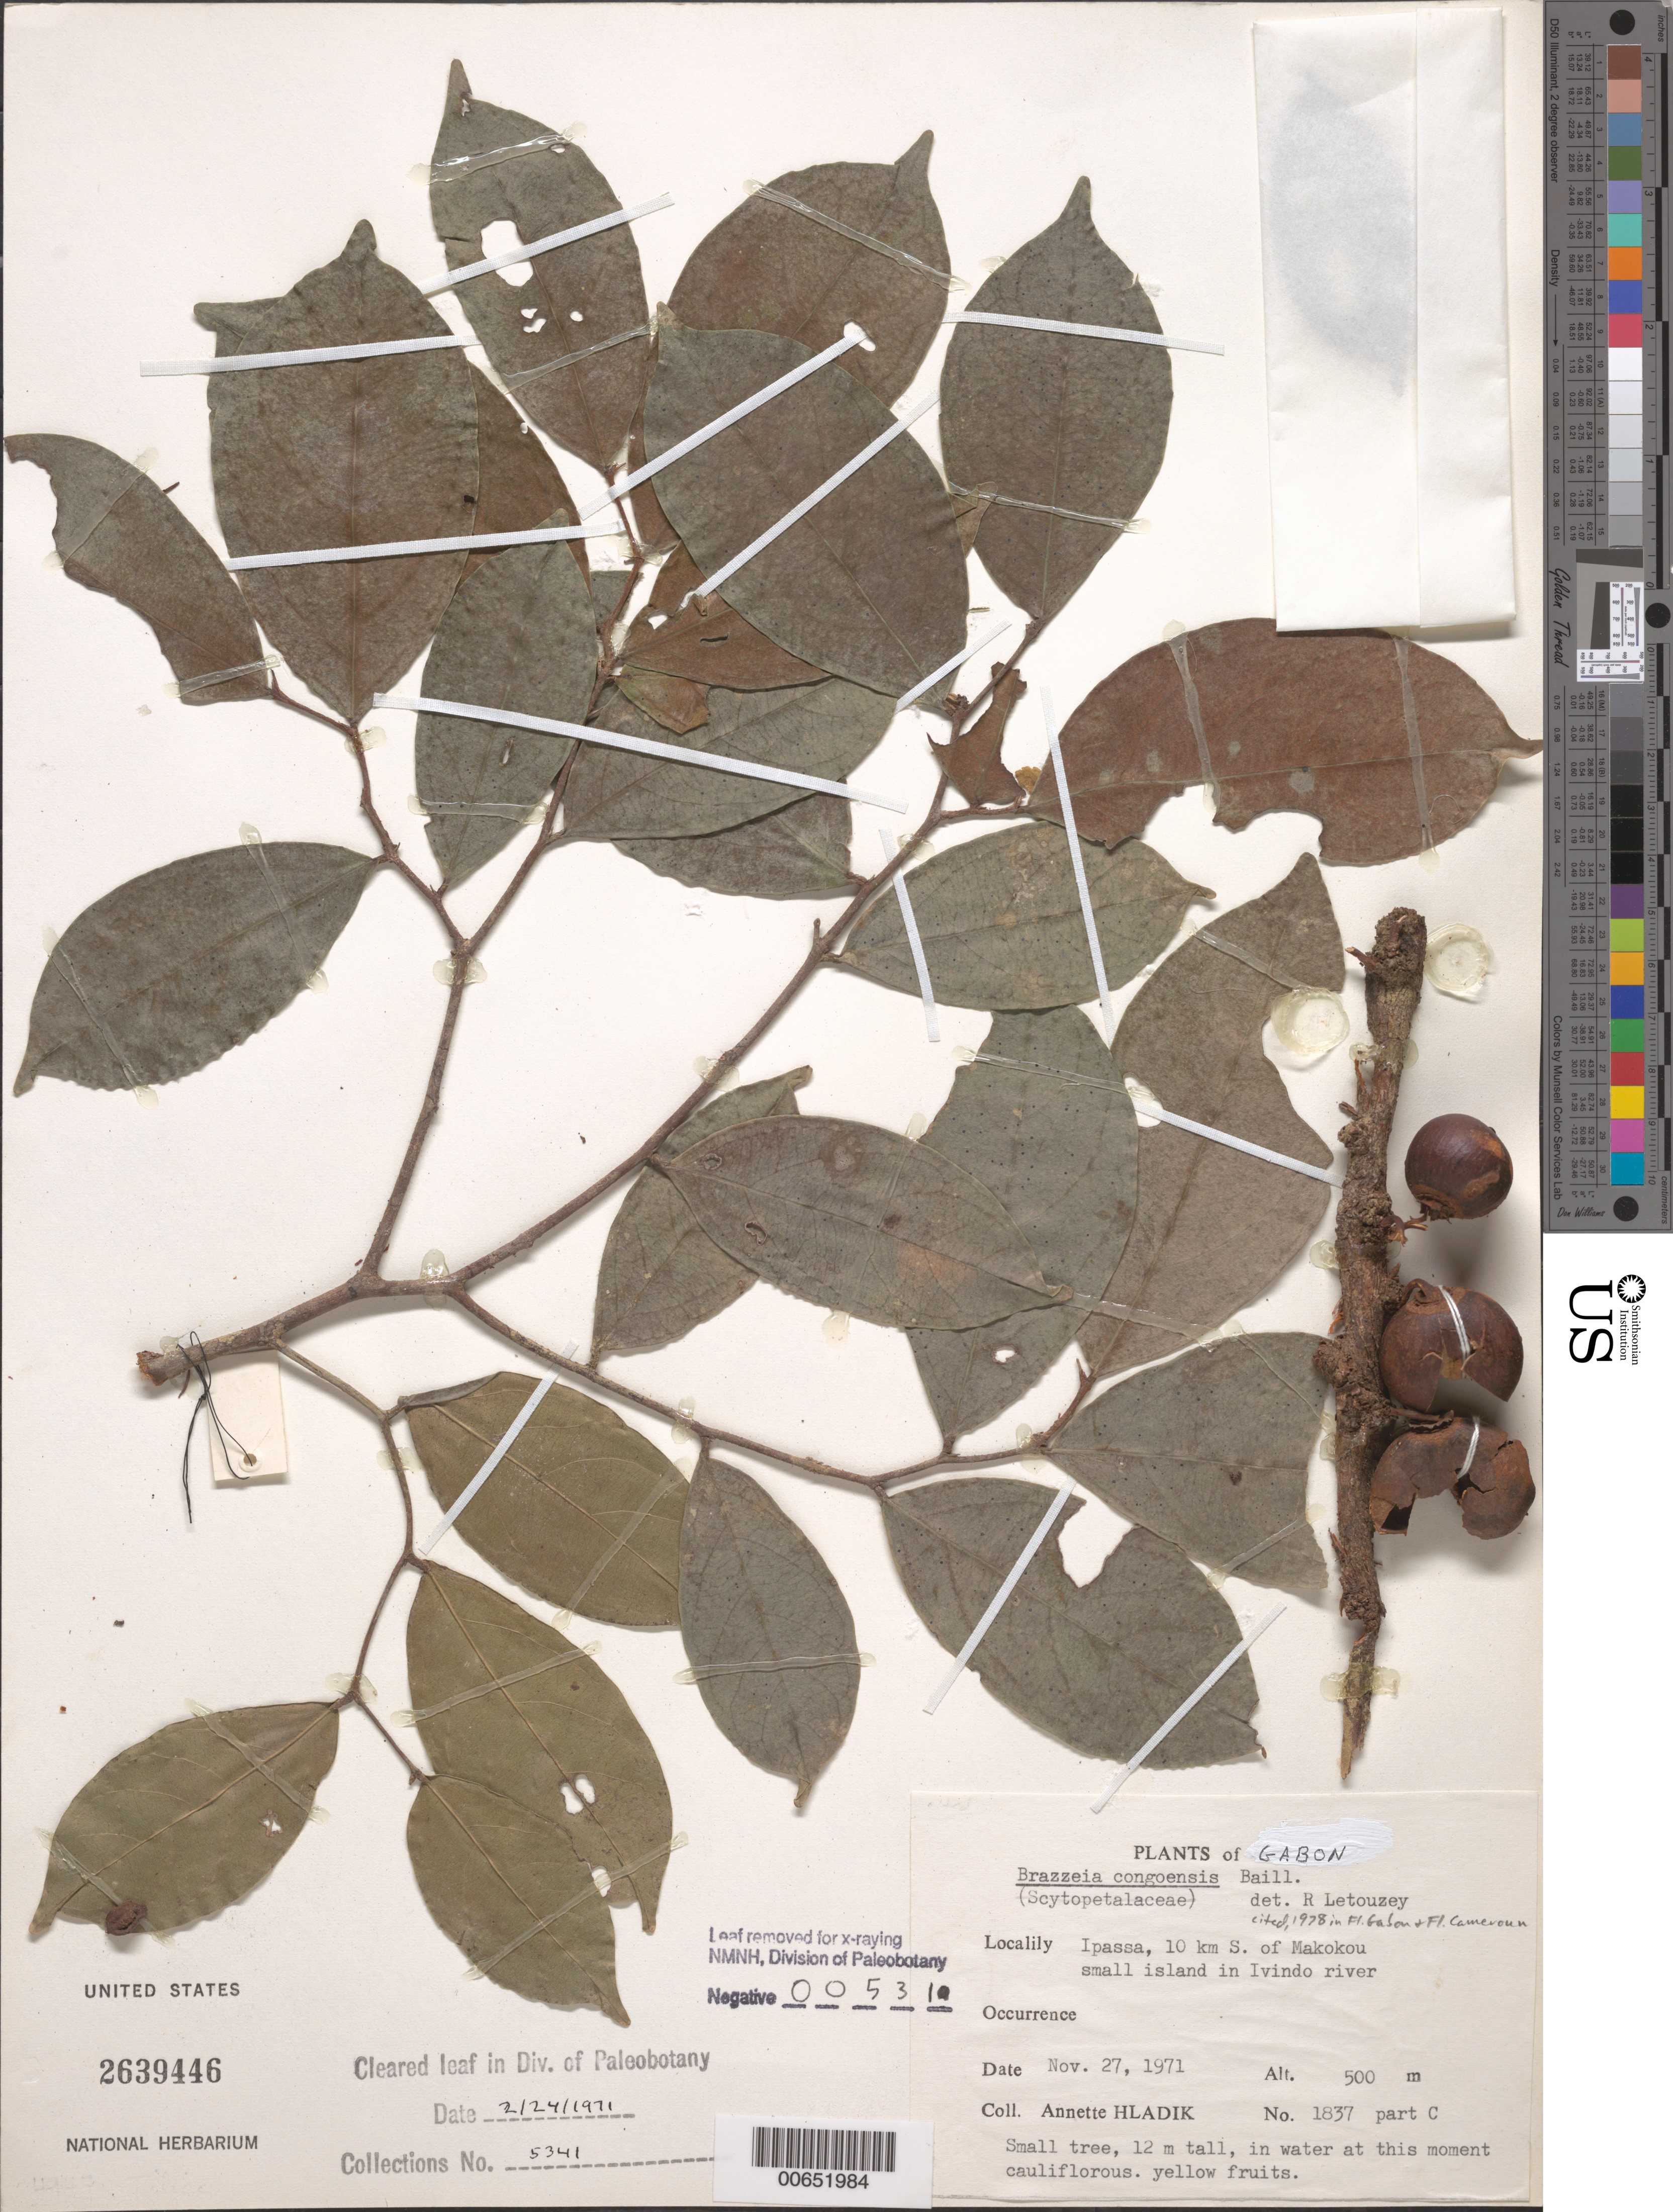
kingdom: Plantae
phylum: Tracheophyta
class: Magnoliopsida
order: Ericales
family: Lecythidaceae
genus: Brazzeia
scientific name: Brazzeia congoensis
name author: Baill.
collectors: A. Hladik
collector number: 1837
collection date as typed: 27 Nov 1971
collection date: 1971-11-27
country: Gabon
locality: Ipassa, S of Makokou small island in Ivindo River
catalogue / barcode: US 2639446